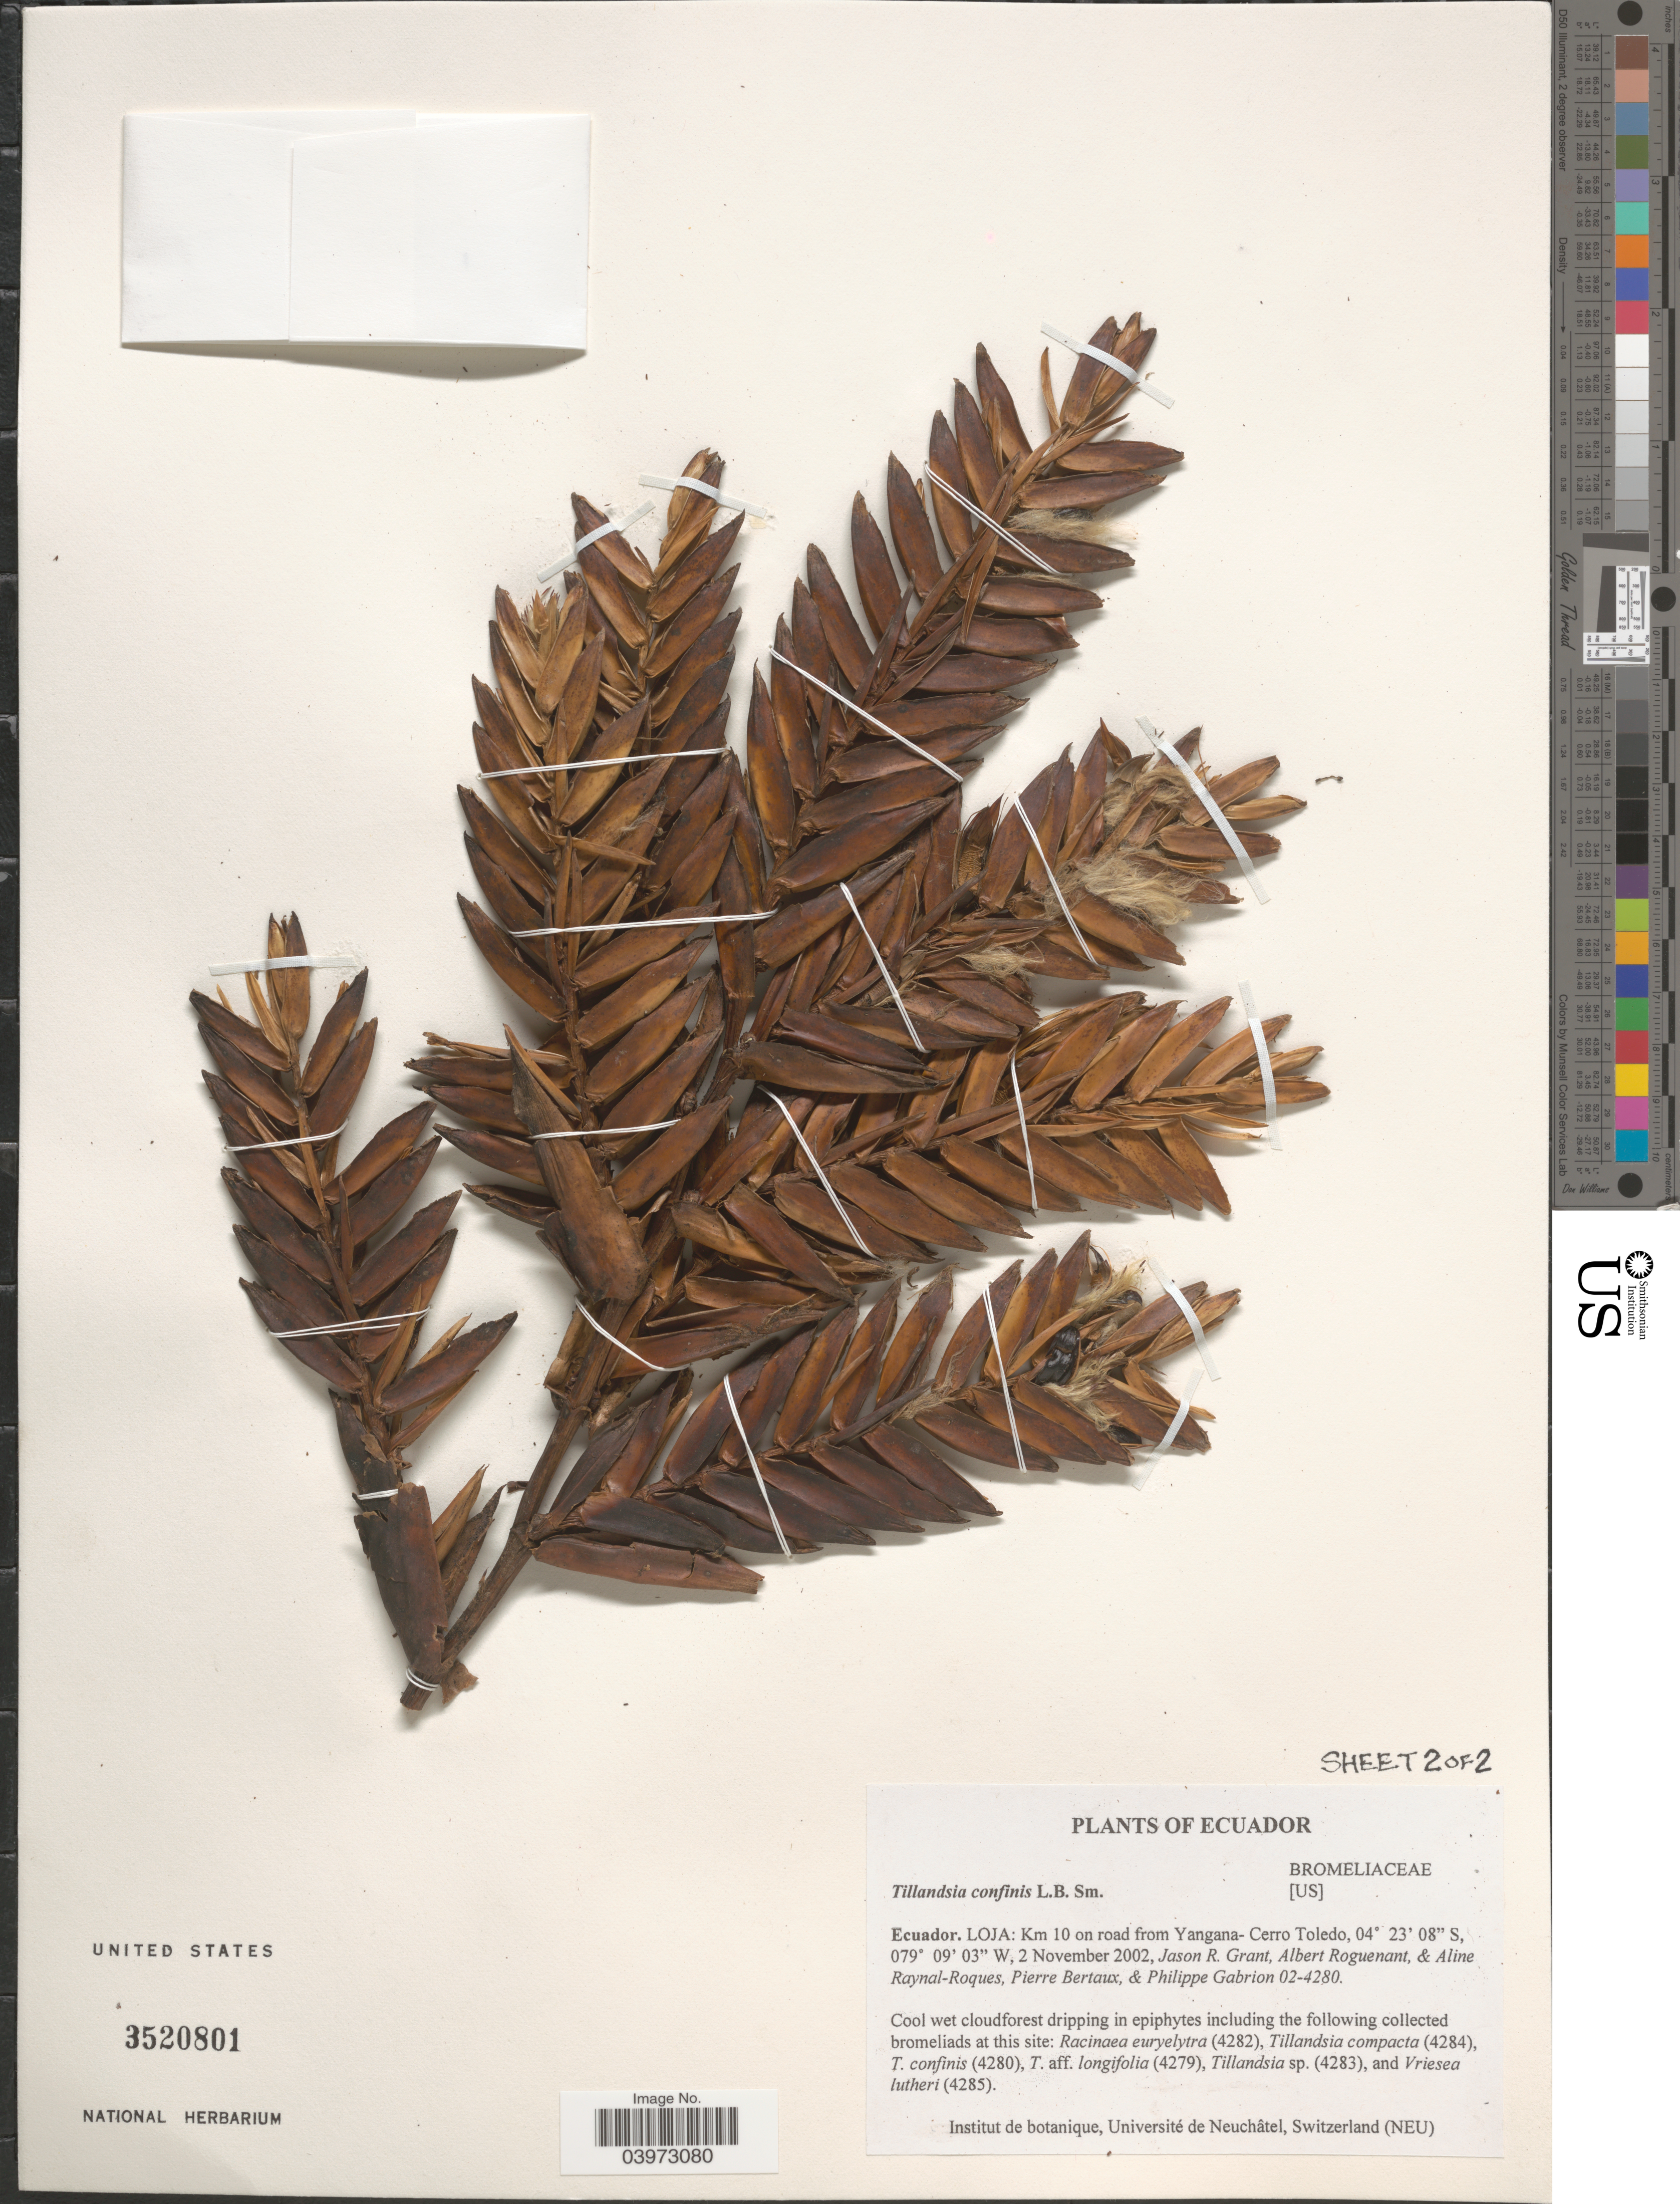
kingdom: Plantae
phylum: Tracheophyta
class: Liliopsida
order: Poales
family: Bromeliaceae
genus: Tillandsia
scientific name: Tillandsia confinis var. confinis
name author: L.B. Sm.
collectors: J. R. Grant, A. Roguenant, A. M. Raynal, P. Bertaux & P. Gabrion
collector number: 02-4280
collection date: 2002-11-02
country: Ecuador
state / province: Loja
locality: Km 10 on road from Yangana- Cerro Toledo.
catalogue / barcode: US 3520801